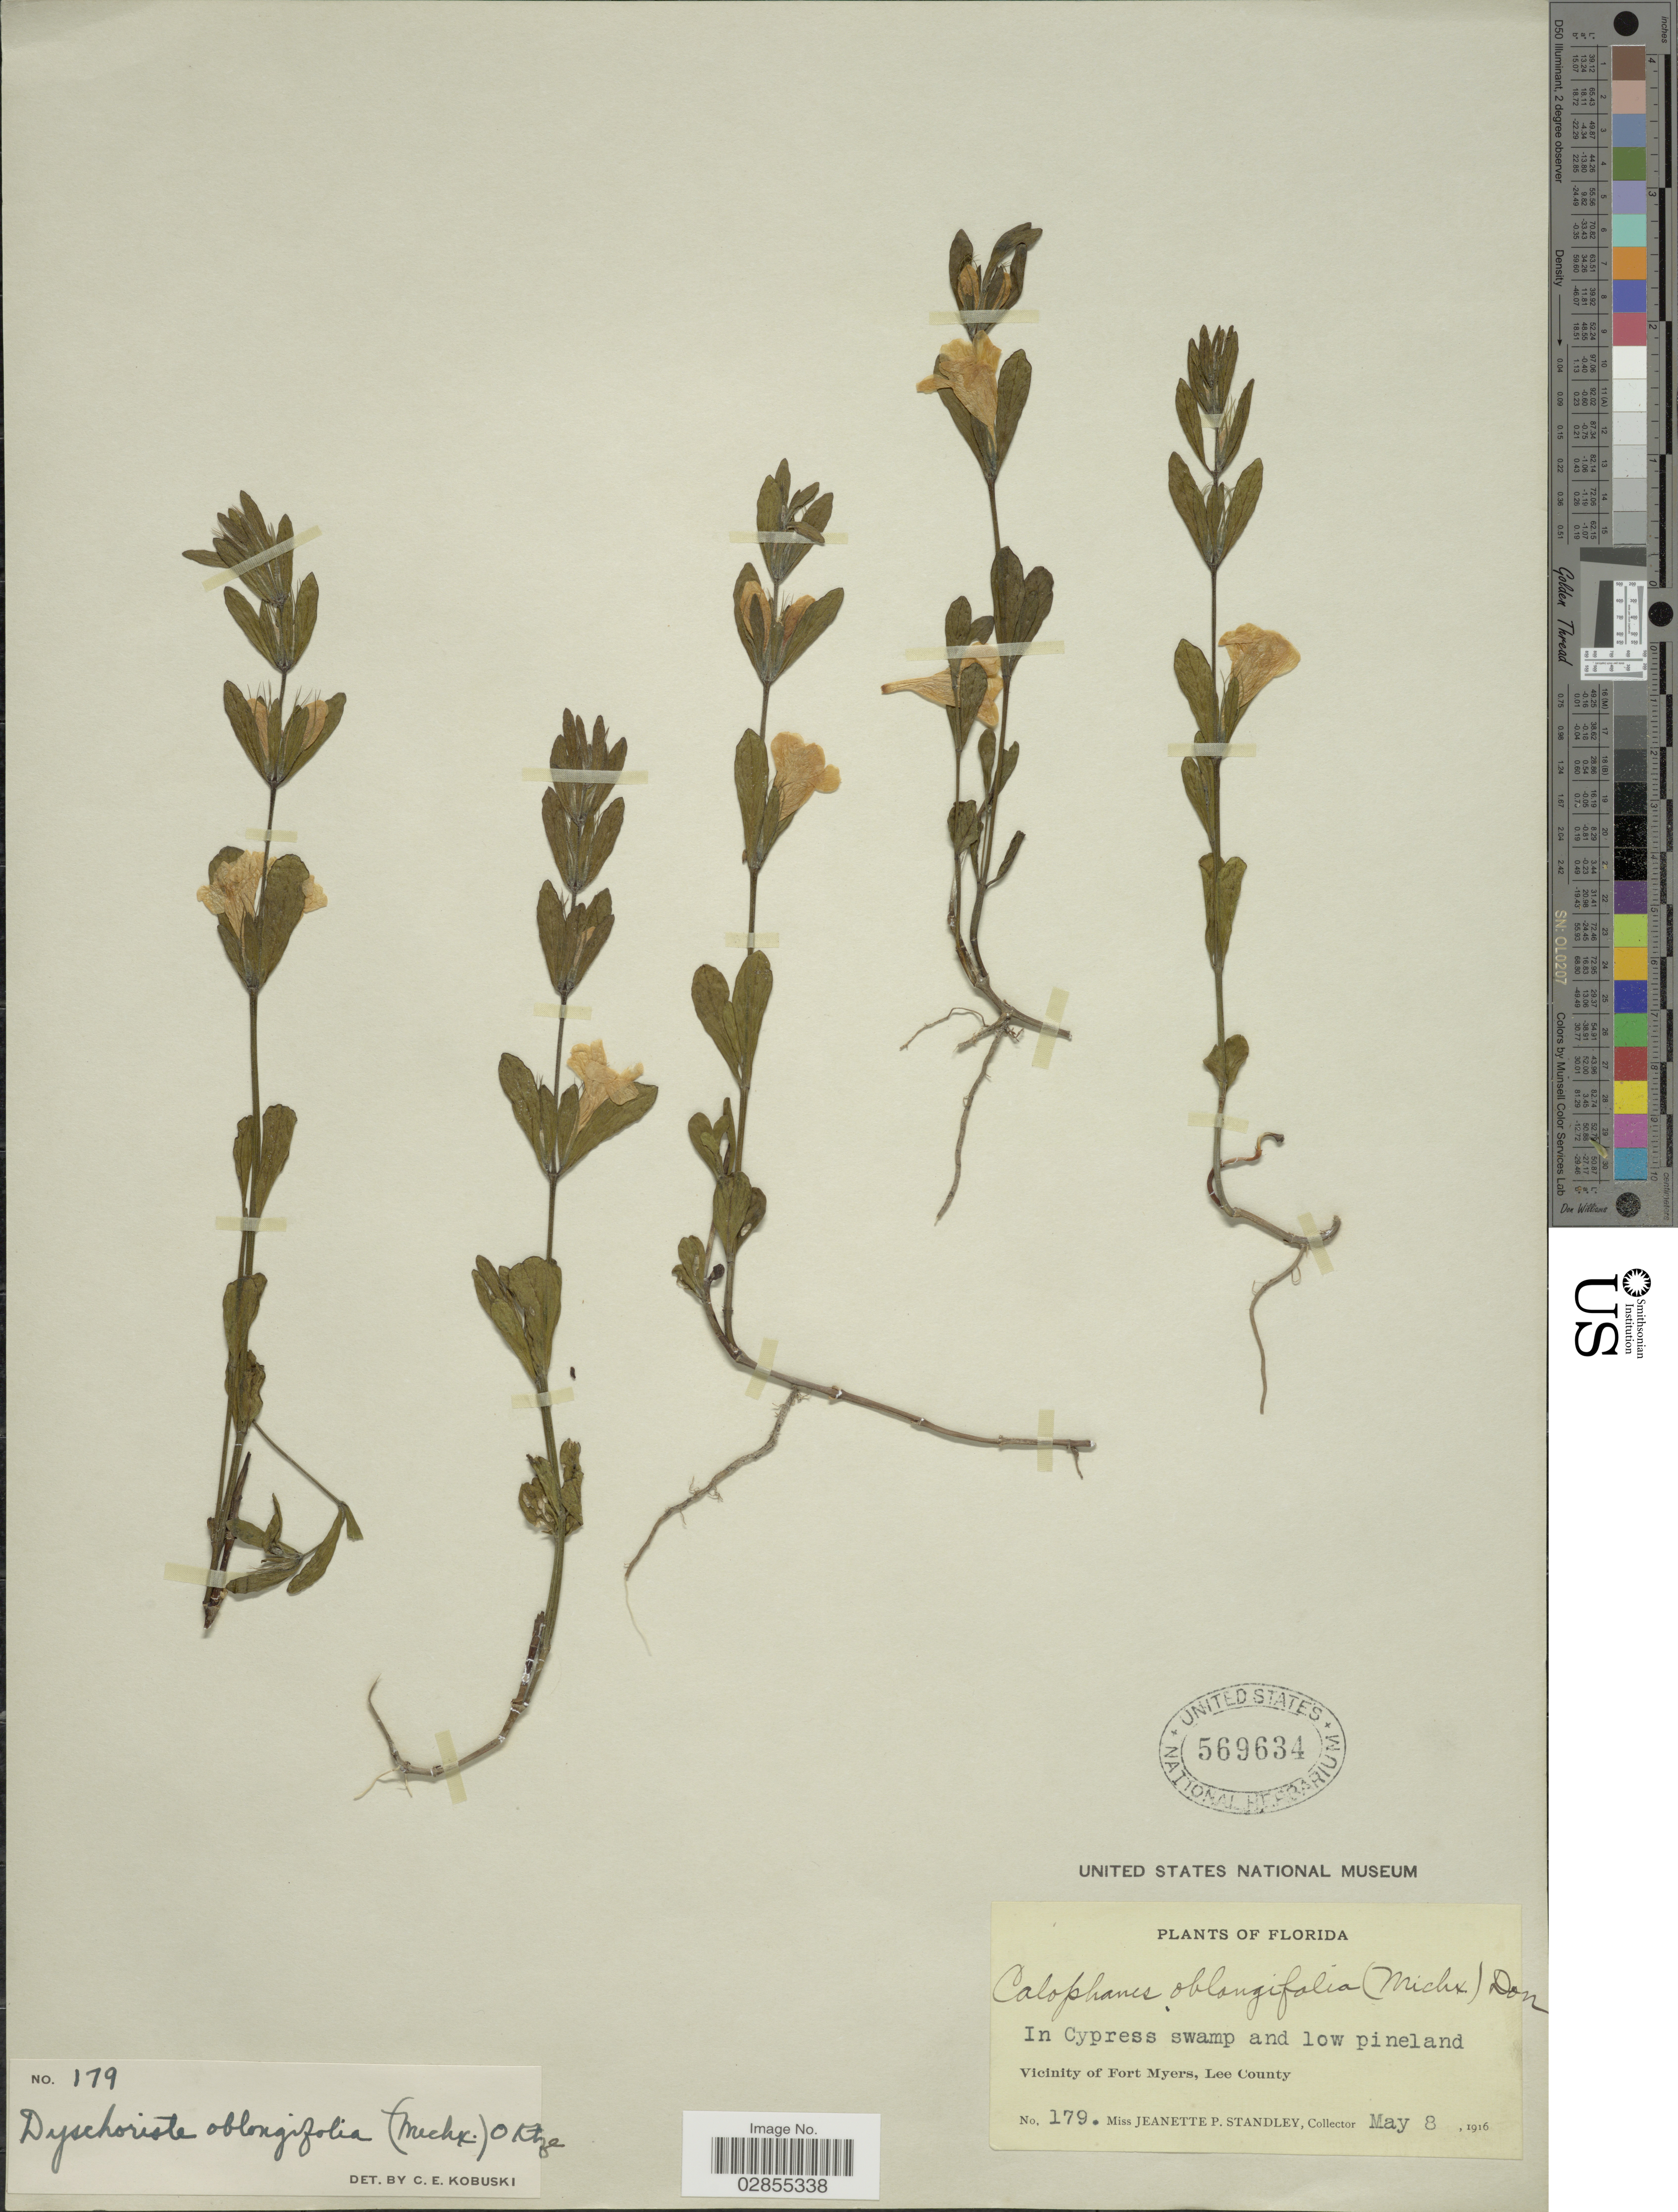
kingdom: Plantae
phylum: Tracheophyta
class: Magnoliopsida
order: Lamiales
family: Acanthaceae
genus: Dyschoriste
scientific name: Dyschoriste oblongifolia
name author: (Michx.) Kuntze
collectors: J. P. Standley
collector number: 179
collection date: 1916-05-08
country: United States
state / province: Florida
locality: In Cypress swamp in low pineland, Vicinity of Fort Myers, Lee County.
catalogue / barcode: US 569634